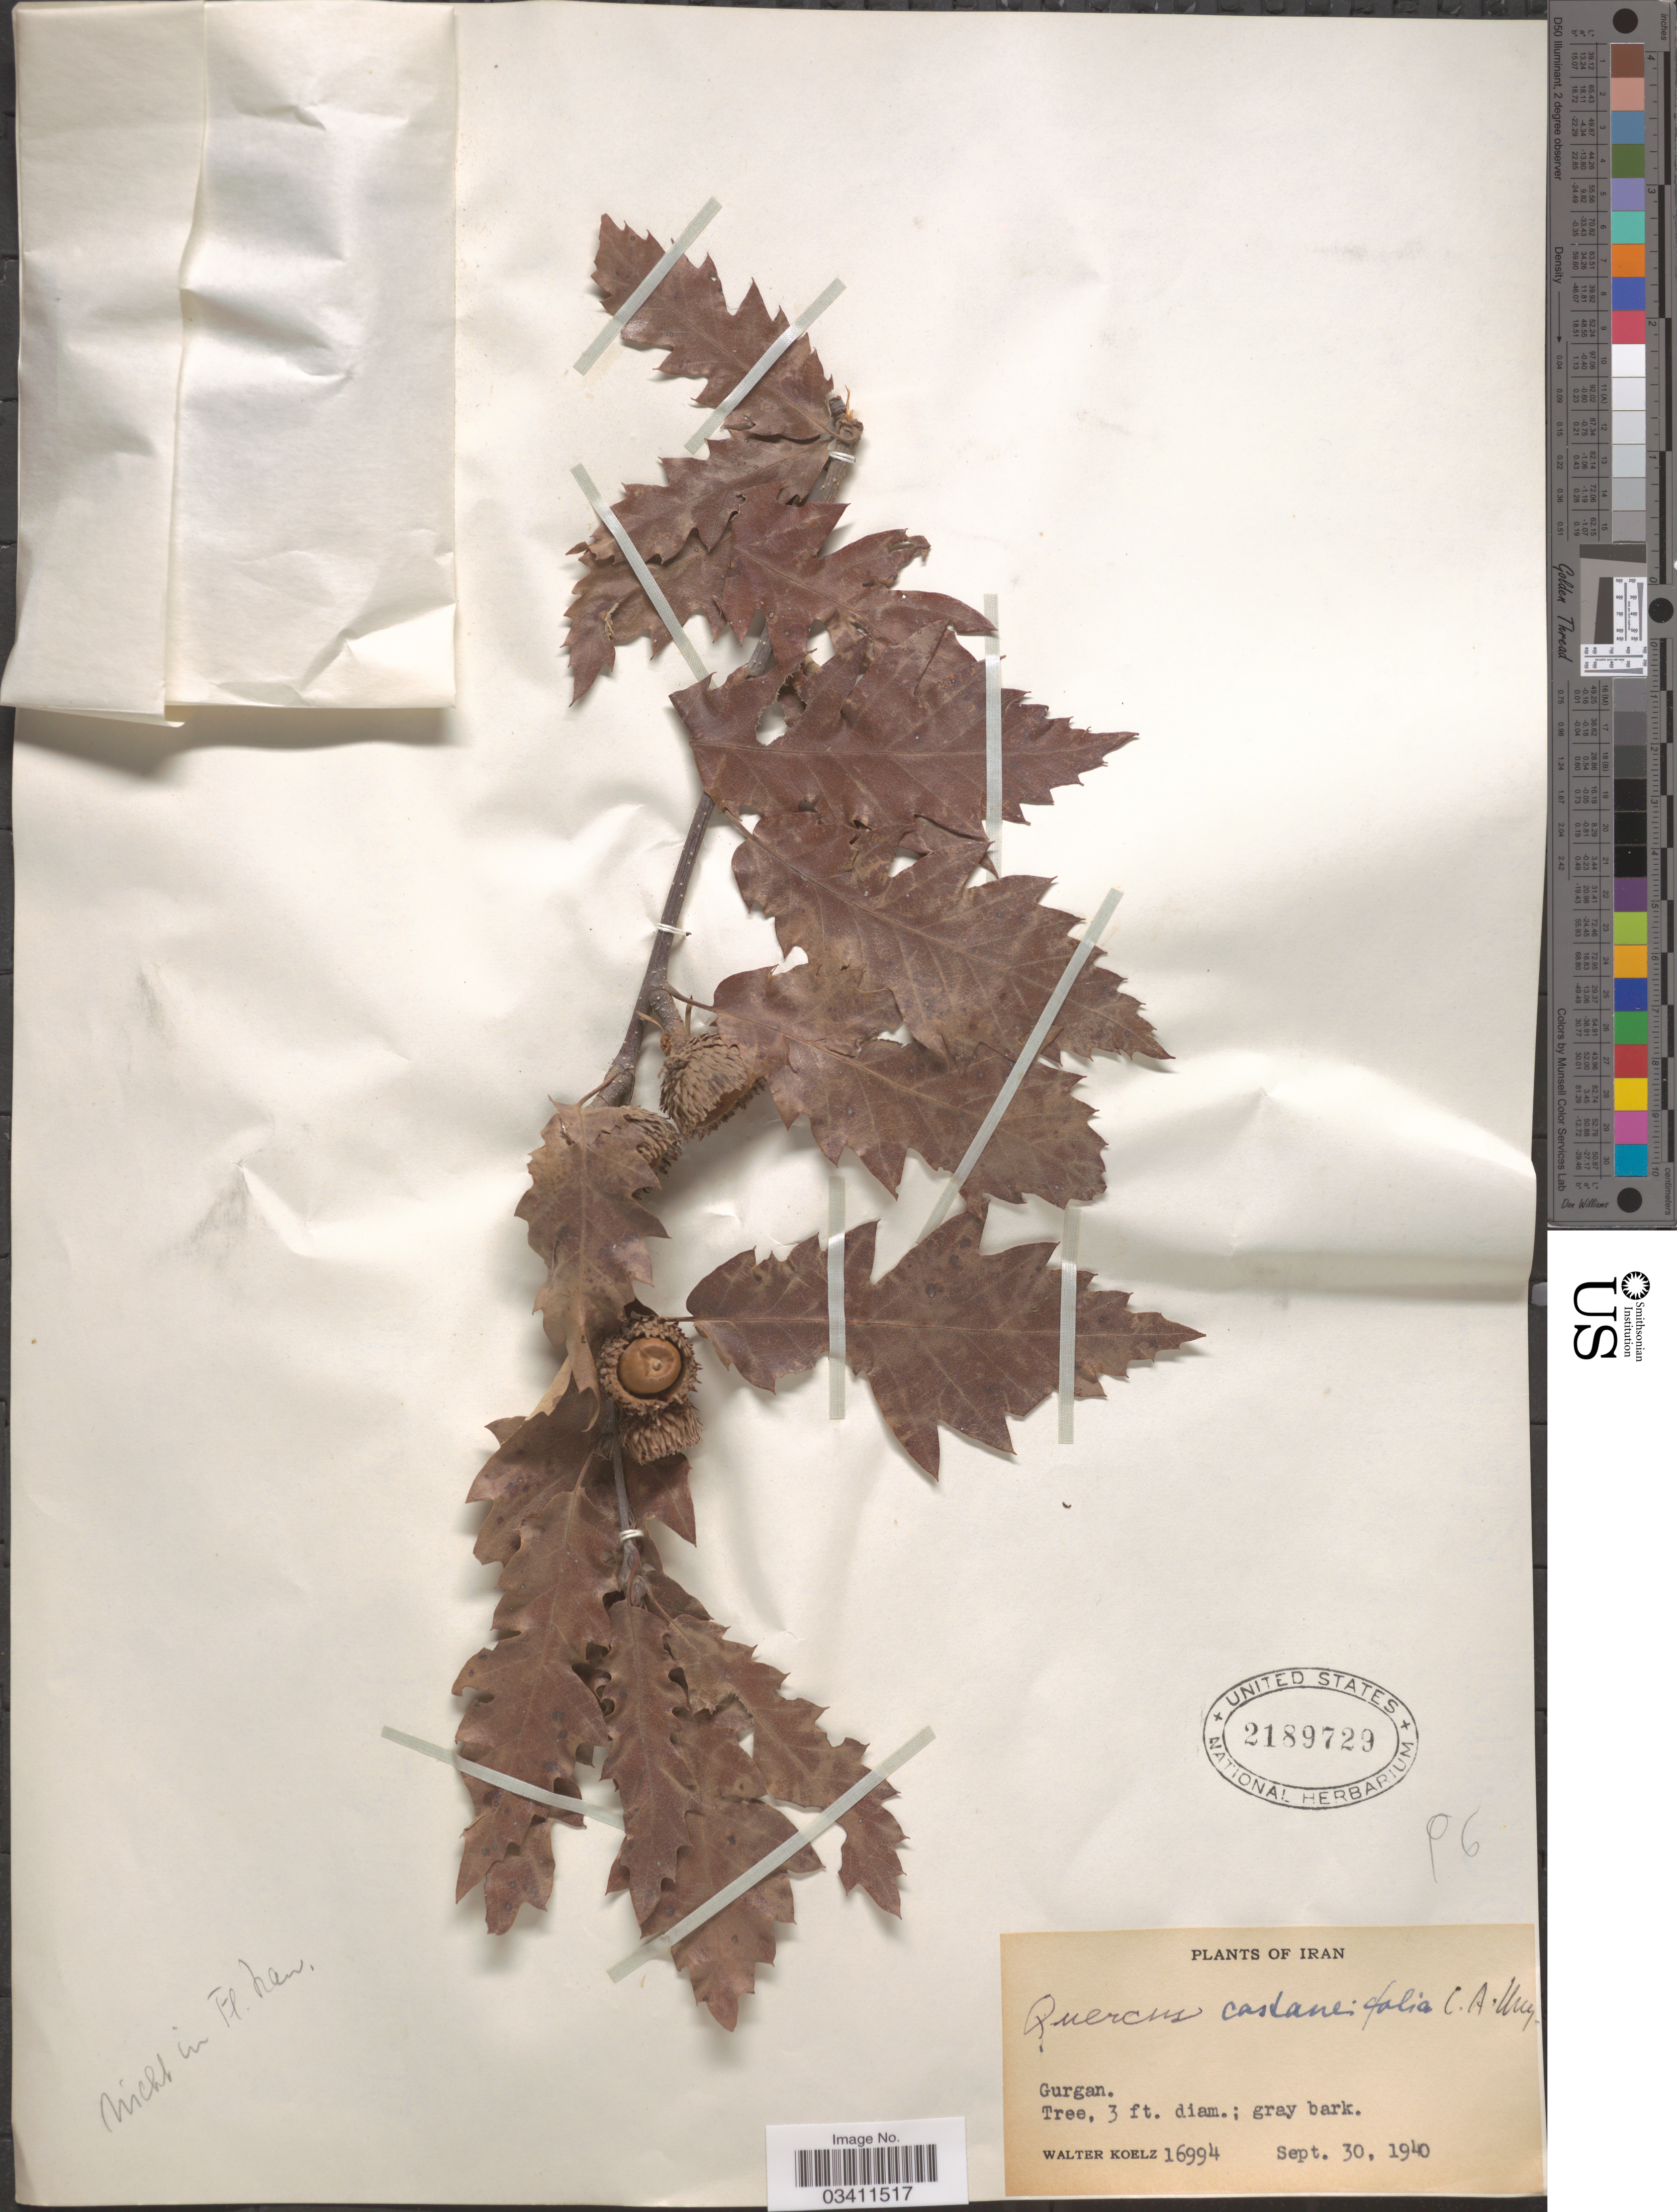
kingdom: Plantae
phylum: Tracheophyta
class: Magnoliopsida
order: Fagales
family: Fagaceae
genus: Quercus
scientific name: Quercus castaneifolia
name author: C.A. Mey.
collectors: W. N. Koelz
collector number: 16994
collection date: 1940-09-30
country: Iran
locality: Gurgan.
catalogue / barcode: US 2189729